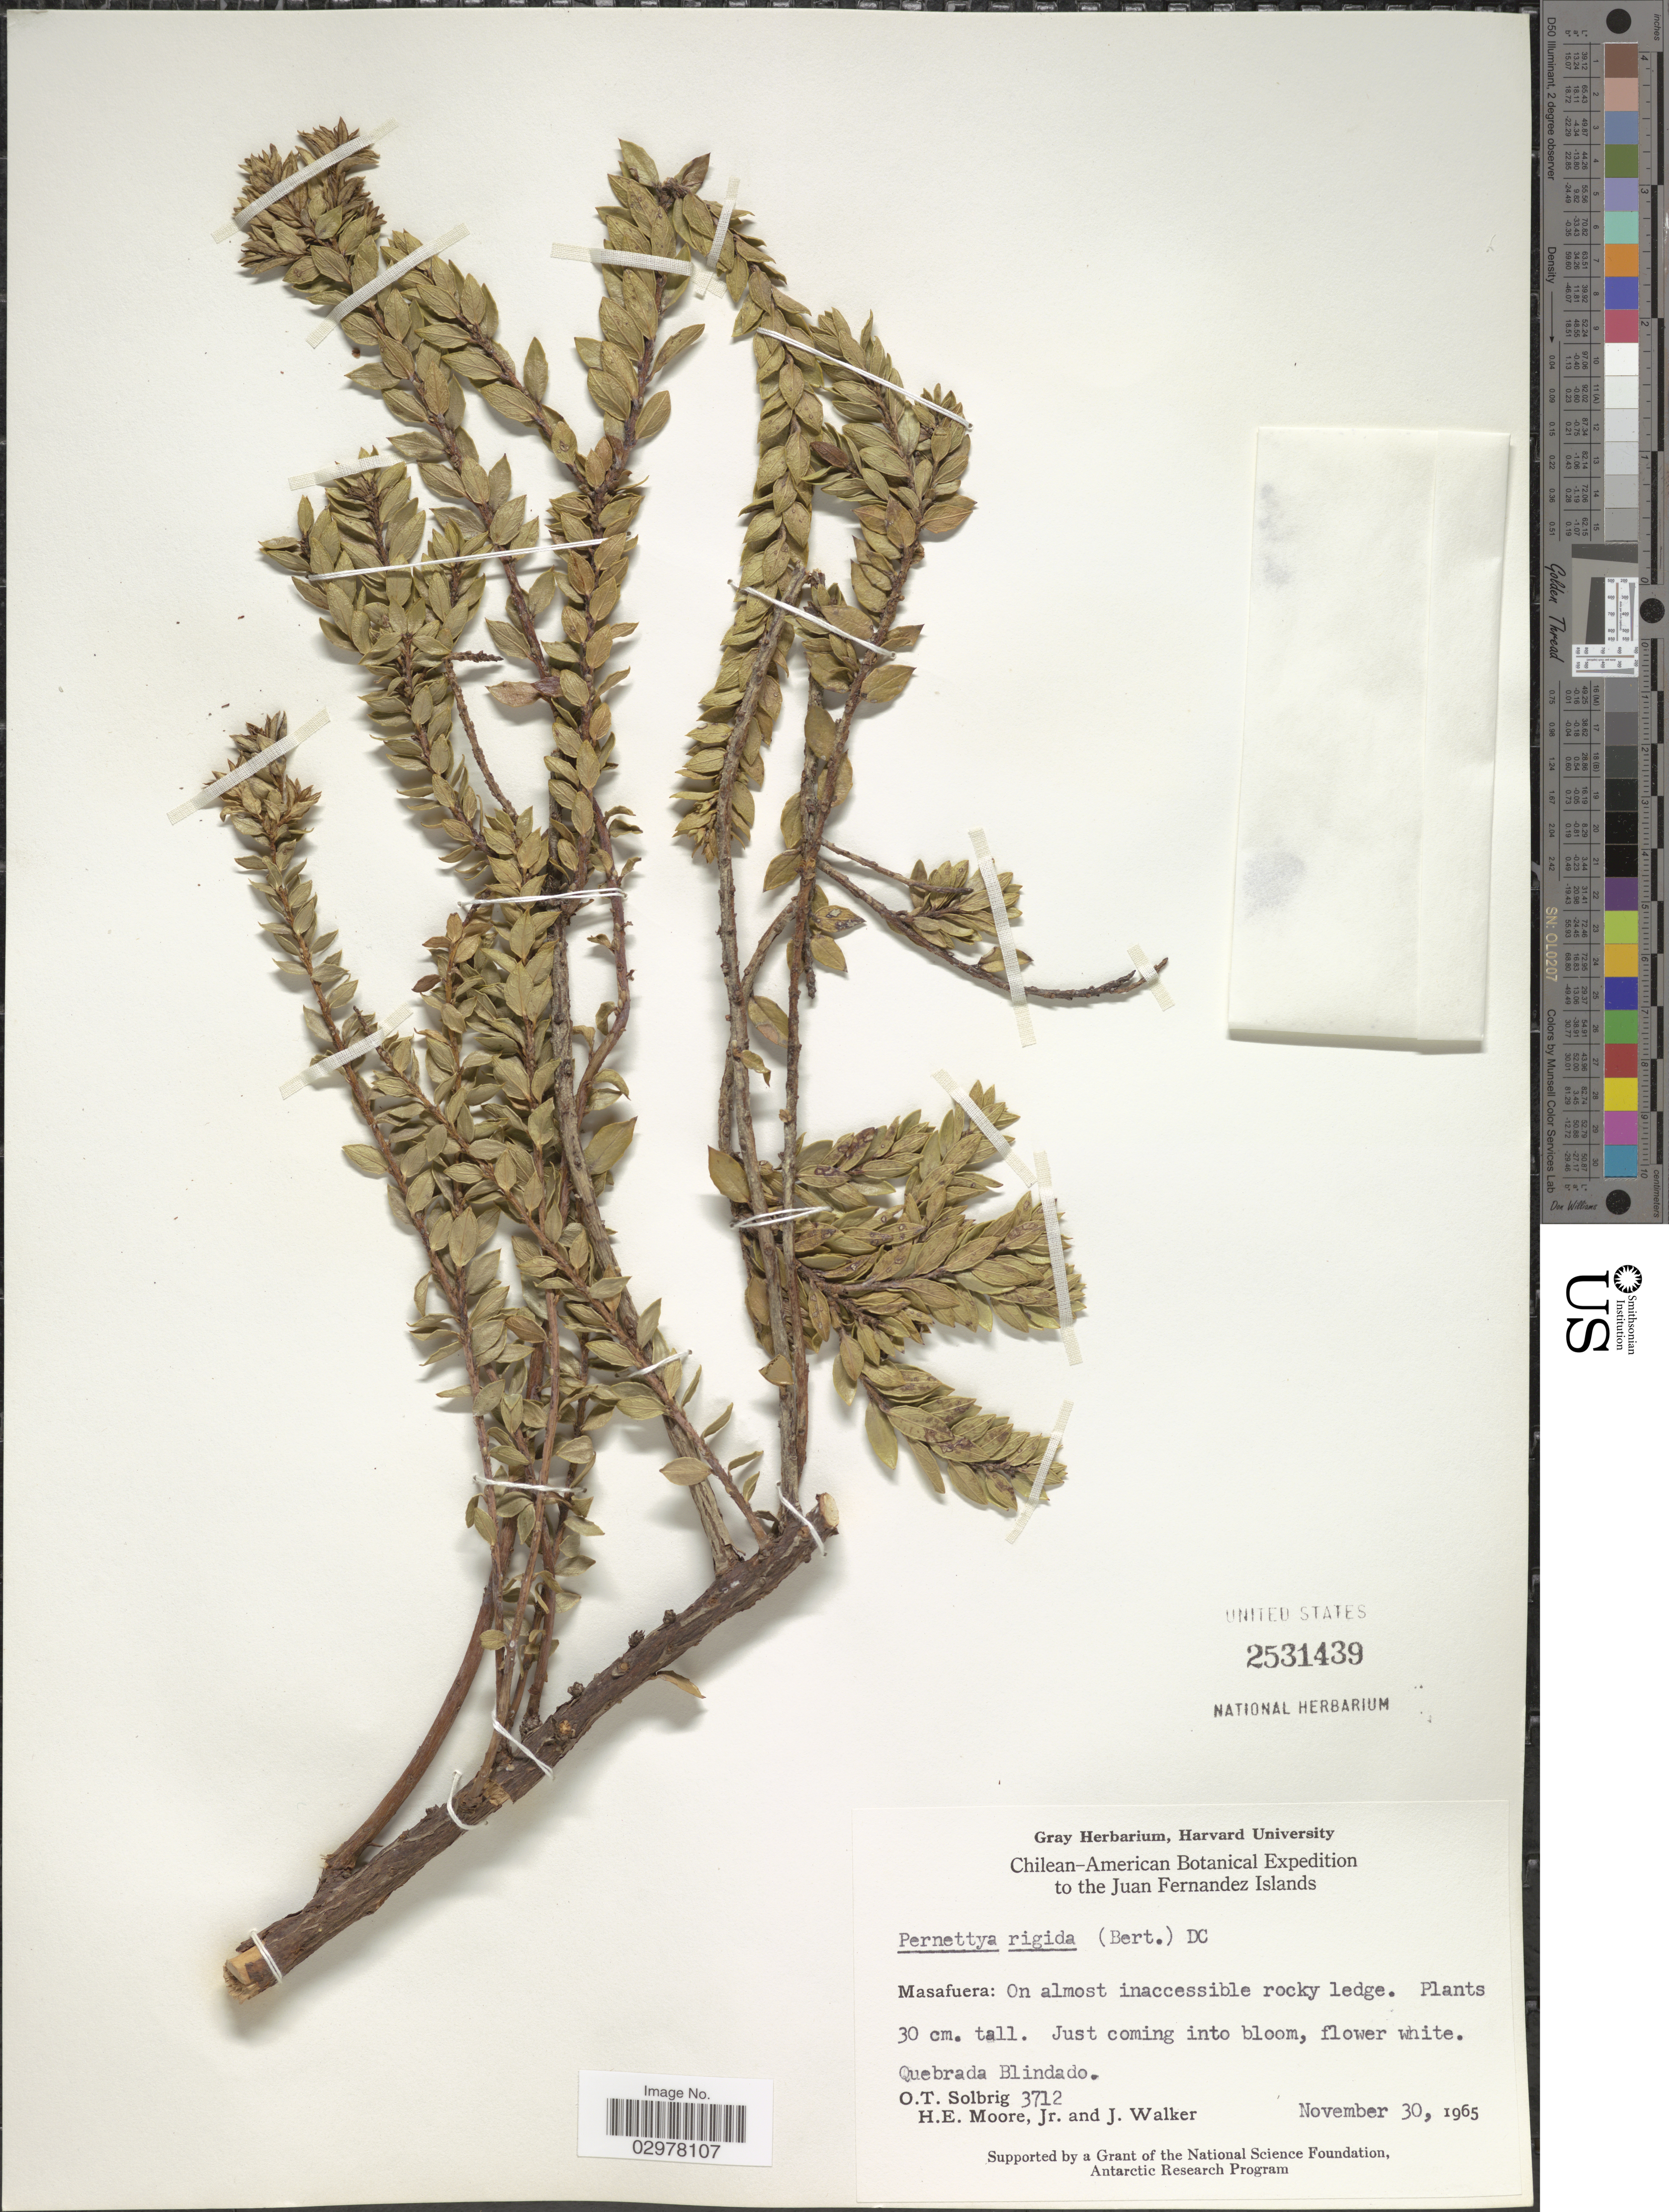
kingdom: Plantae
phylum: Tracheophyta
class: Magnoliopsida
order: Ericales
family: Ericaceae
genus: Pernettya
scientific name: Pernettya rigida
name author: (Bertero ex Colla) DC.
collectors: O. T. Solbrig, H. Moore & J. Walker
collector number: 3712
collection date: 1965-11-30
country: Chile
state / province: Valparaíso (V)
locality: Juan Fernandez Islands. Masafuera: On almost inaccessible rocky ledge. Quebrada Blindado.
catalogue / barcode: US 2531439